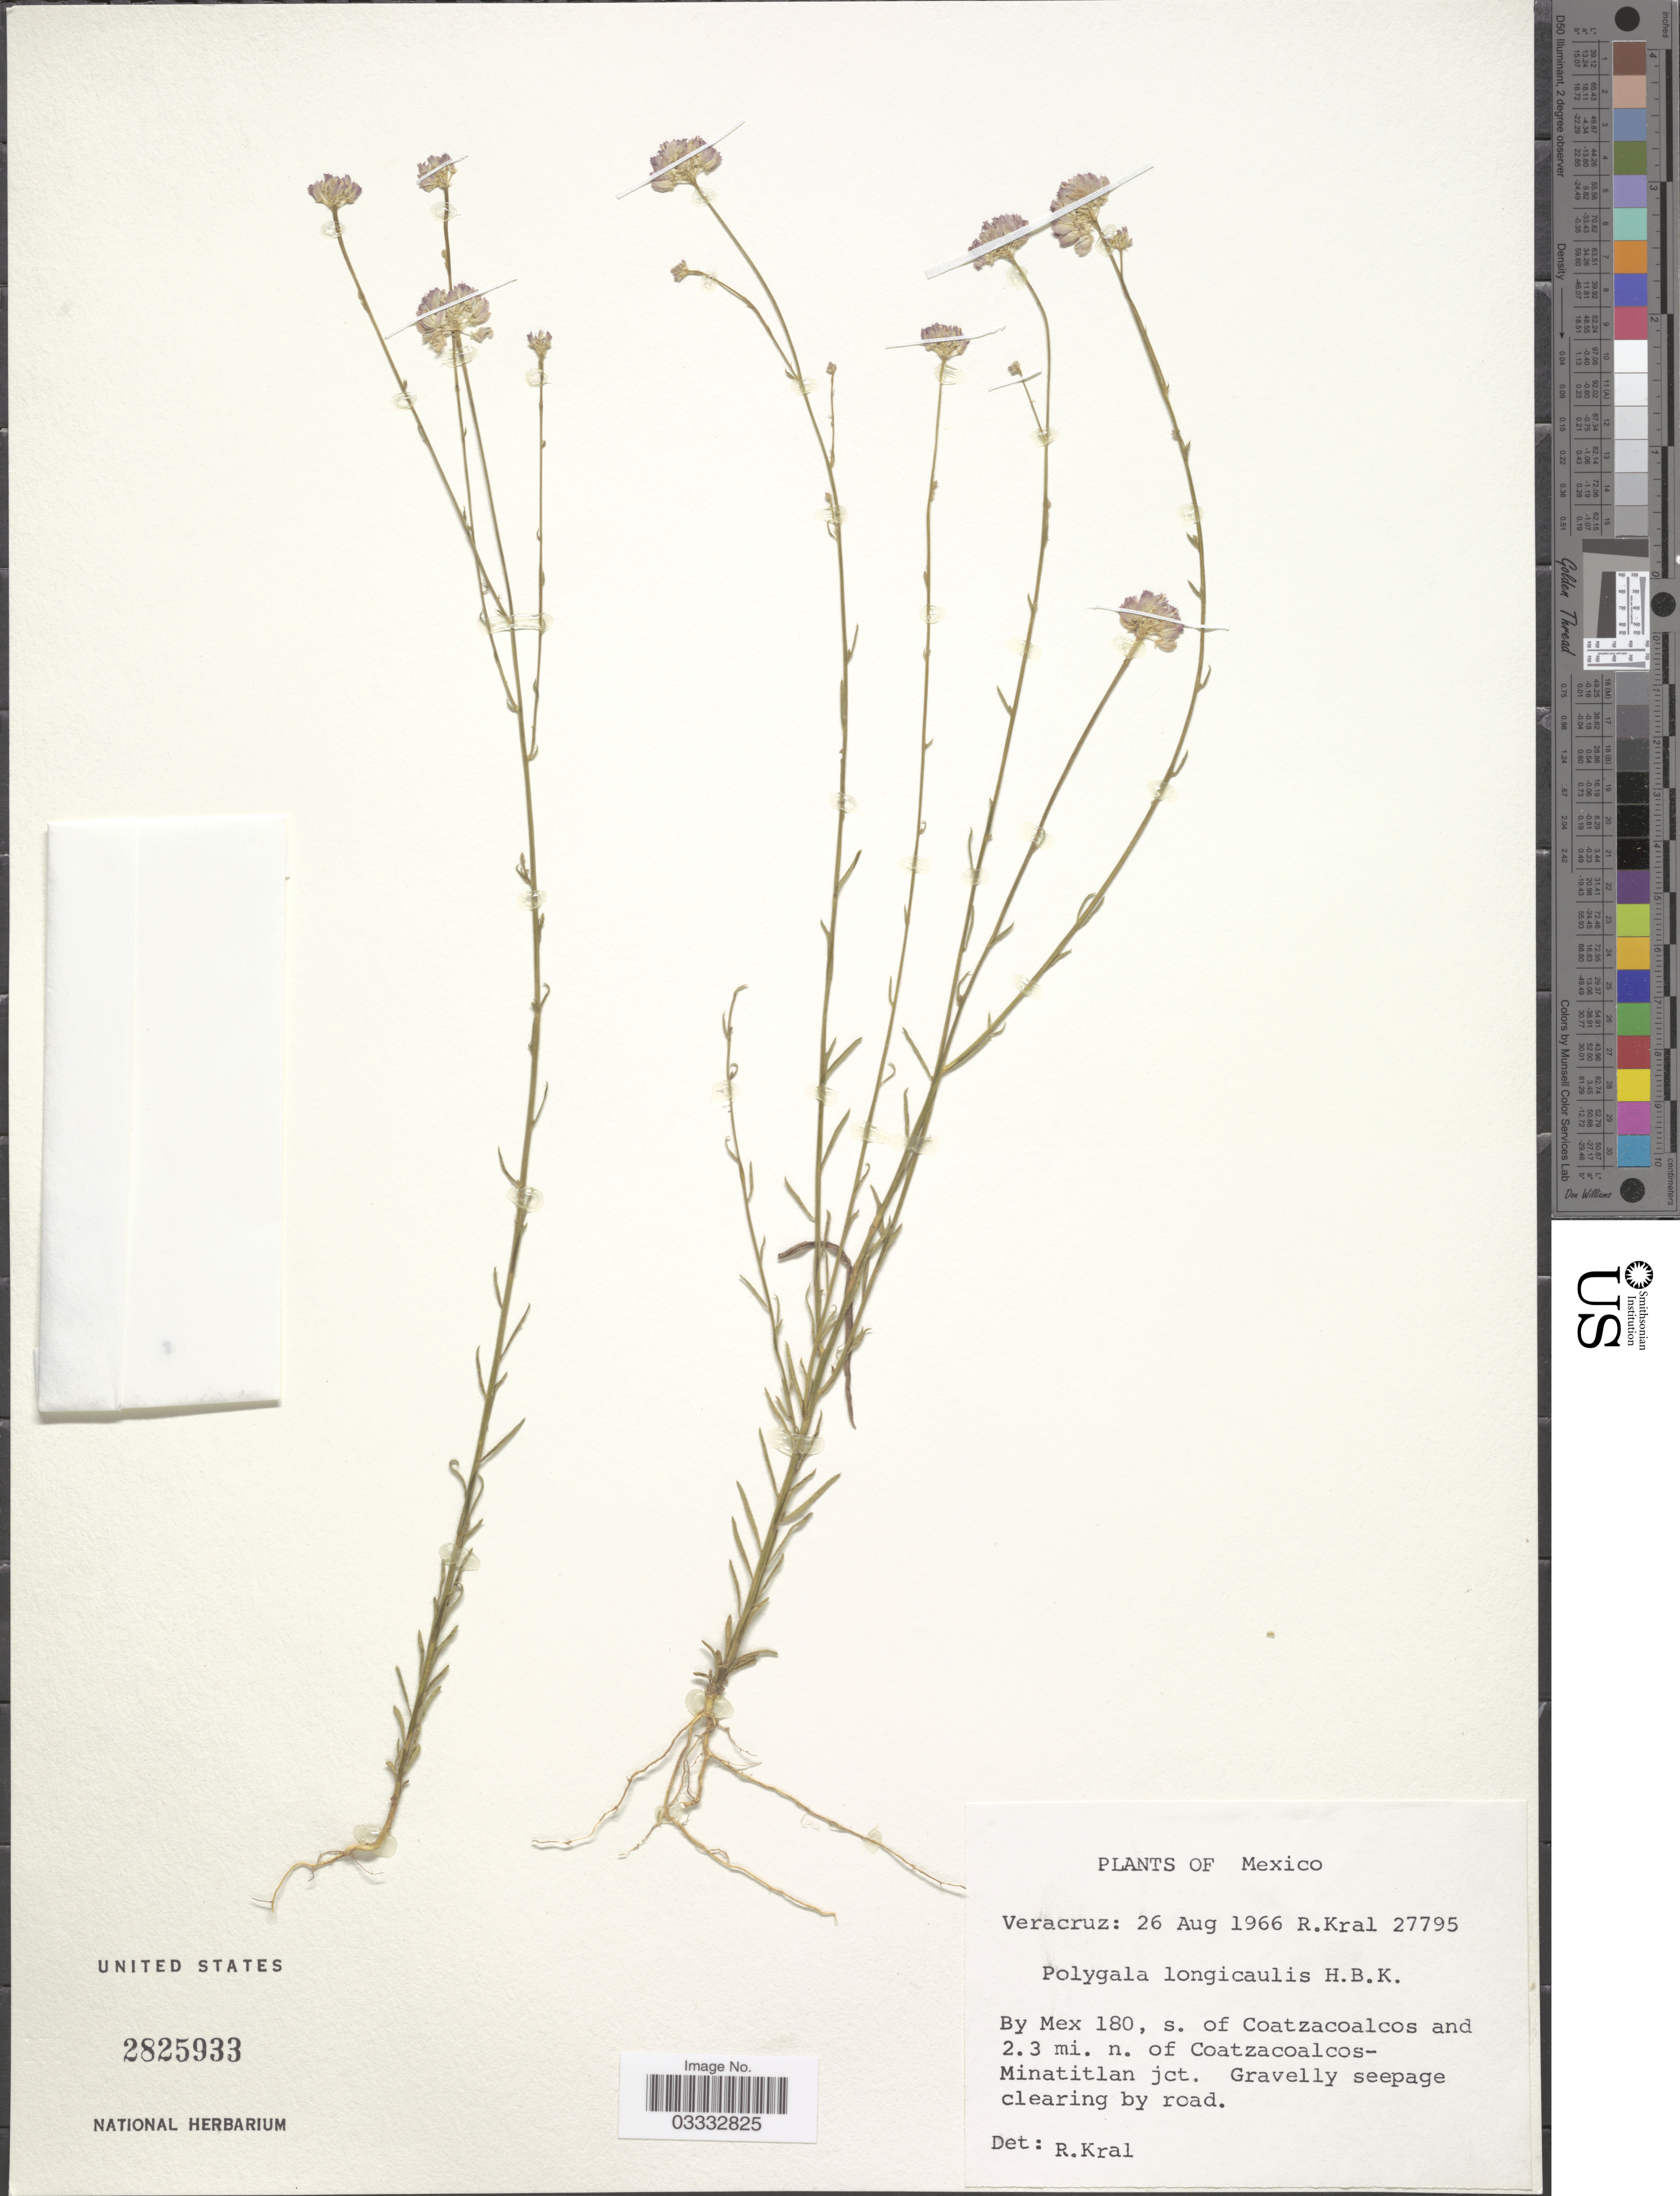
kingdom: Plantae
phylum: Tracheophyta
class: Magnoliopsida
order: Fabales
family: Polygalaceae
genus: Polygala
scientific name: Polygala longicaulis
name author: Kunth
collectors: R. Kral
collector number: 27795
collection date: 1966-08-26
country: Mexico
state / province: Veracruz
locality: Veracruz. By Mex 180, s. of Coatzacoalcos and 2.3 mi. n. of Coatzacoalos-Minatitlan jct.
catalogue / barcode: US 2825933